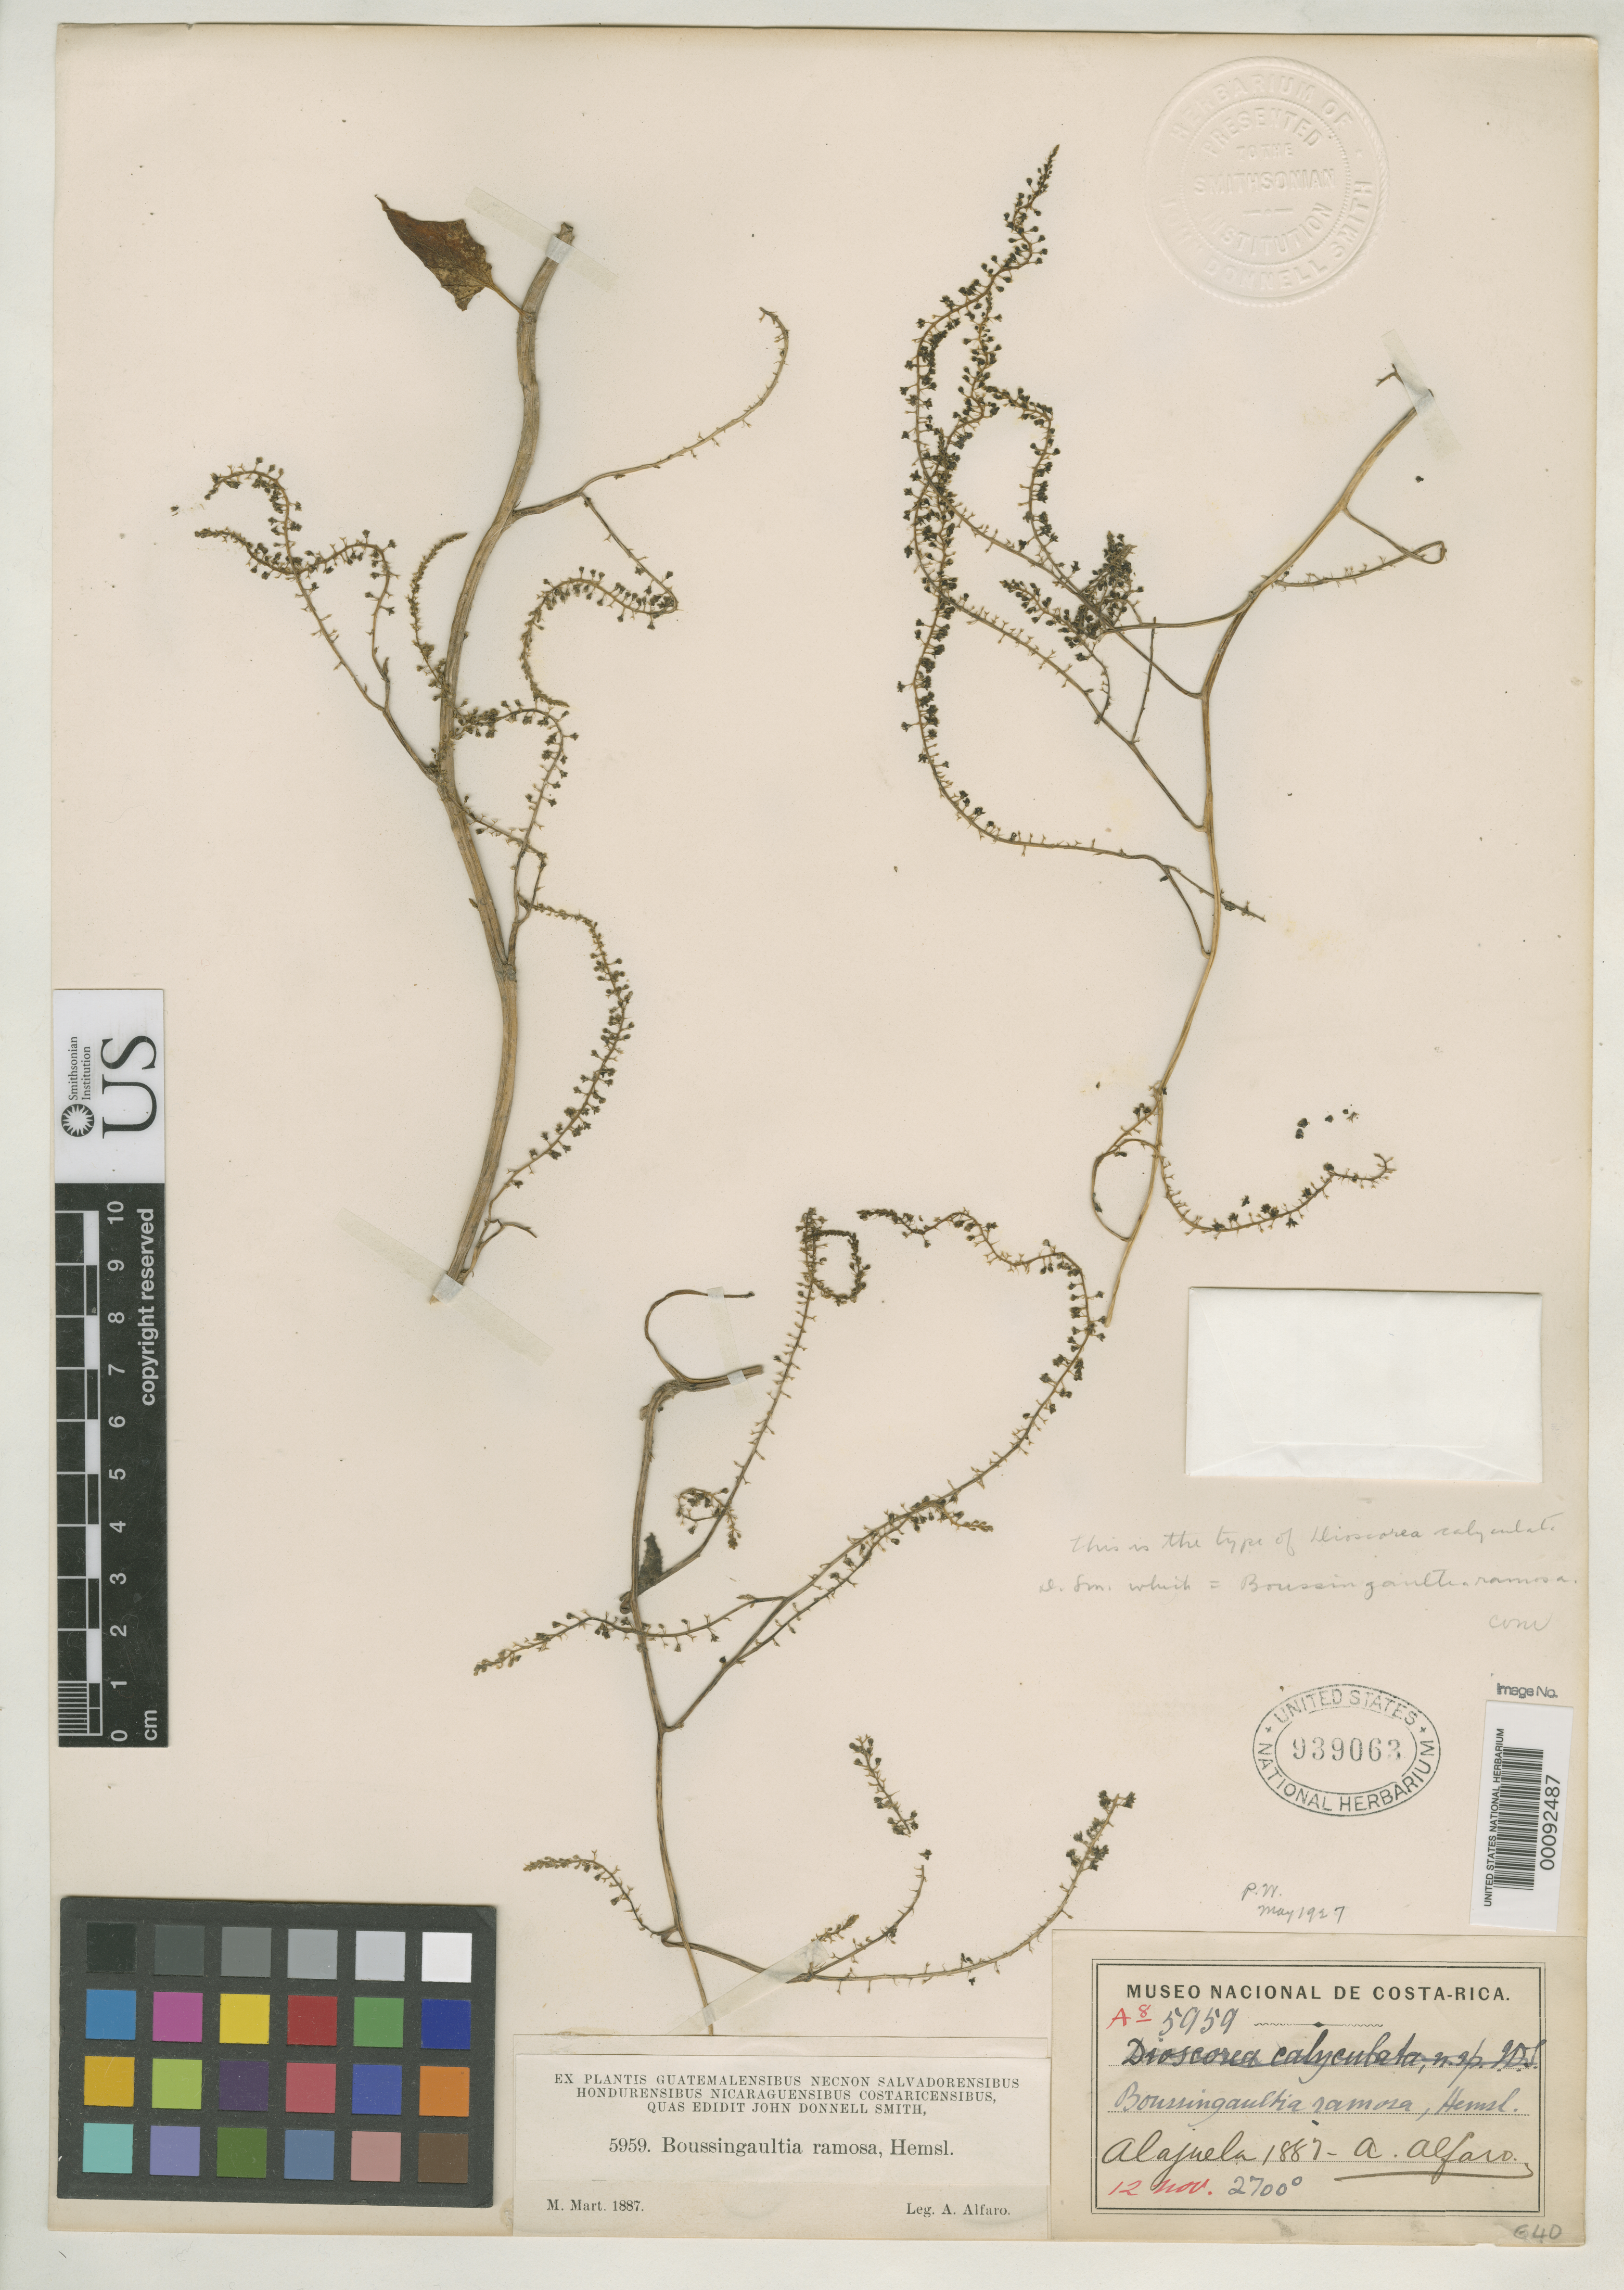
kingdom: Plantae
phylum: Tracheophyta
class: Liliopsida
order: Dioscoreales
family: Dioscoreaceae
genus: Dioscorea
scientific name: Dioscorea calyculata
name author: Donn. Sm.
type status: Holotype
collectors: A. Alfaro Gonzalez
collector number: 5959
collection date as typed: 12 Nov 1887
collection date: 1887-11-12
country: Costa Rica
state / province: Alajuela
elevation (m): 2700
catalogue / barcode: US 939063